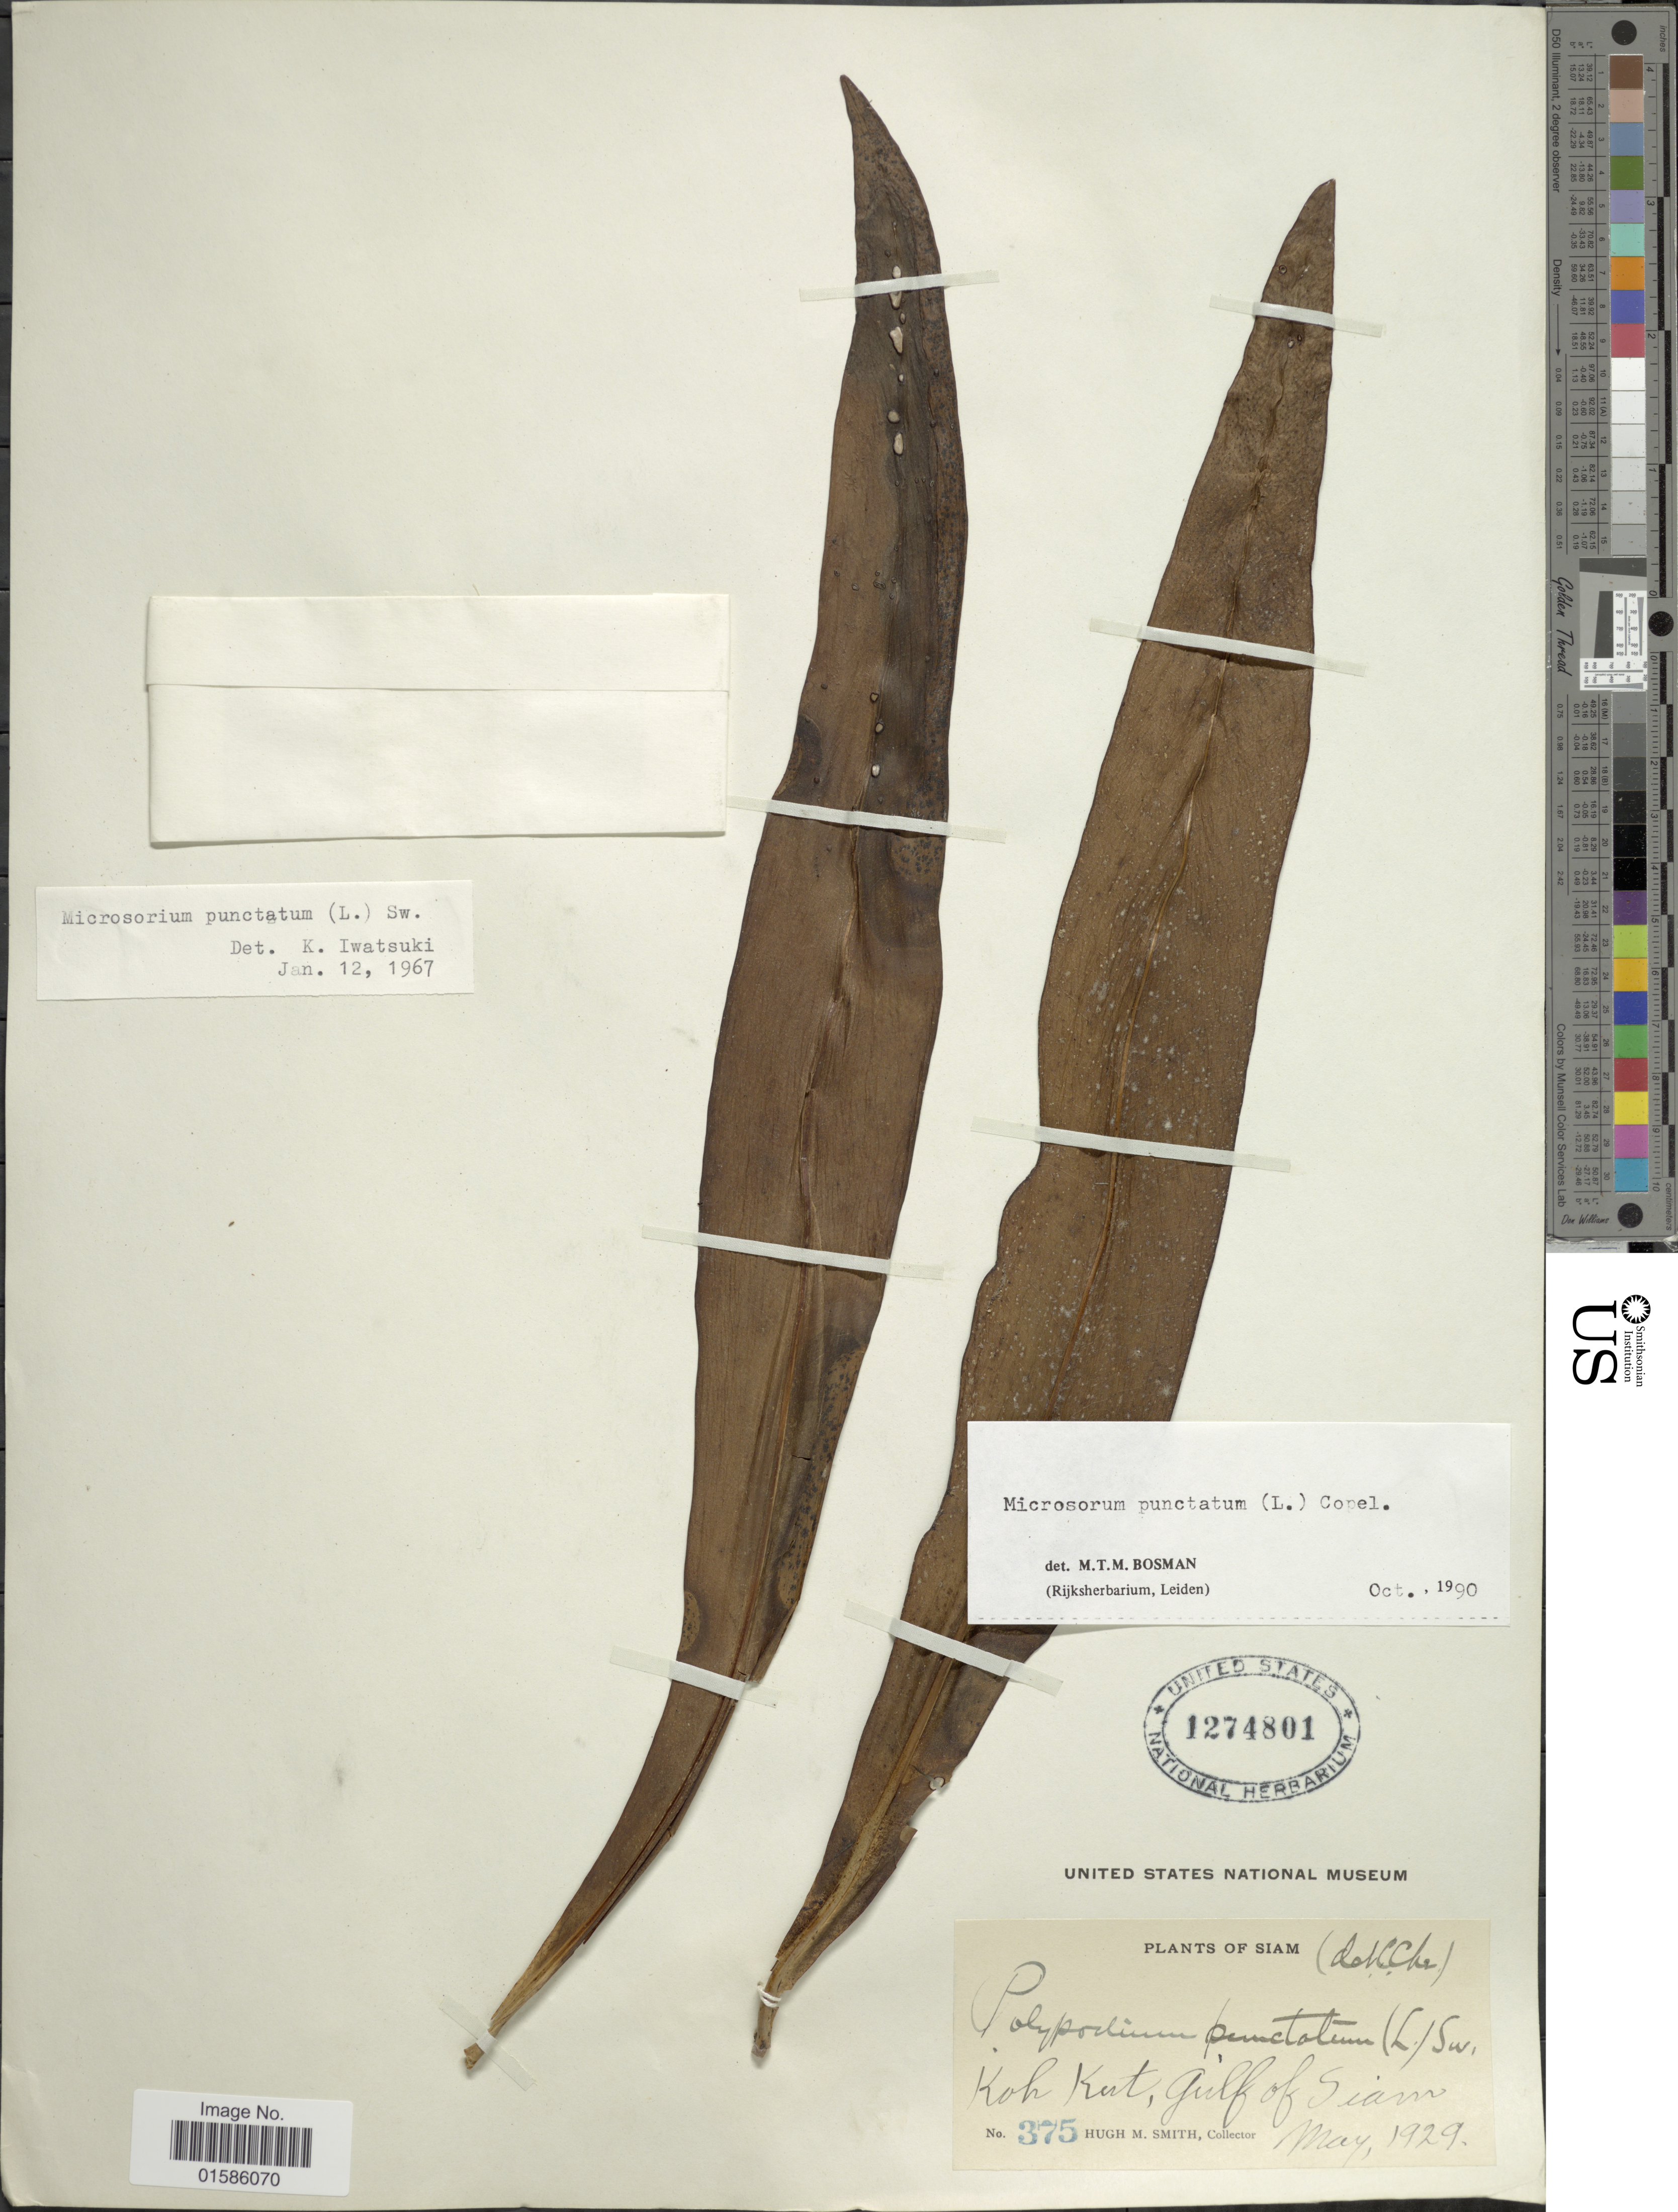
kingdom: Plantae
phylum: Tracheophyta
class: Polypodiopsida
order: Polypodiales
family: Polypodiaceae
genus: Microsorum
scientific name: Microsorum punctatum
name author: (L.) Copel.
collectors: H. M. Smith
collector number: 375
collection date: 1929-05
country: Thailand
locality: Koh Kat, Gulf of Siam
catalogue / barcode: US 1274801